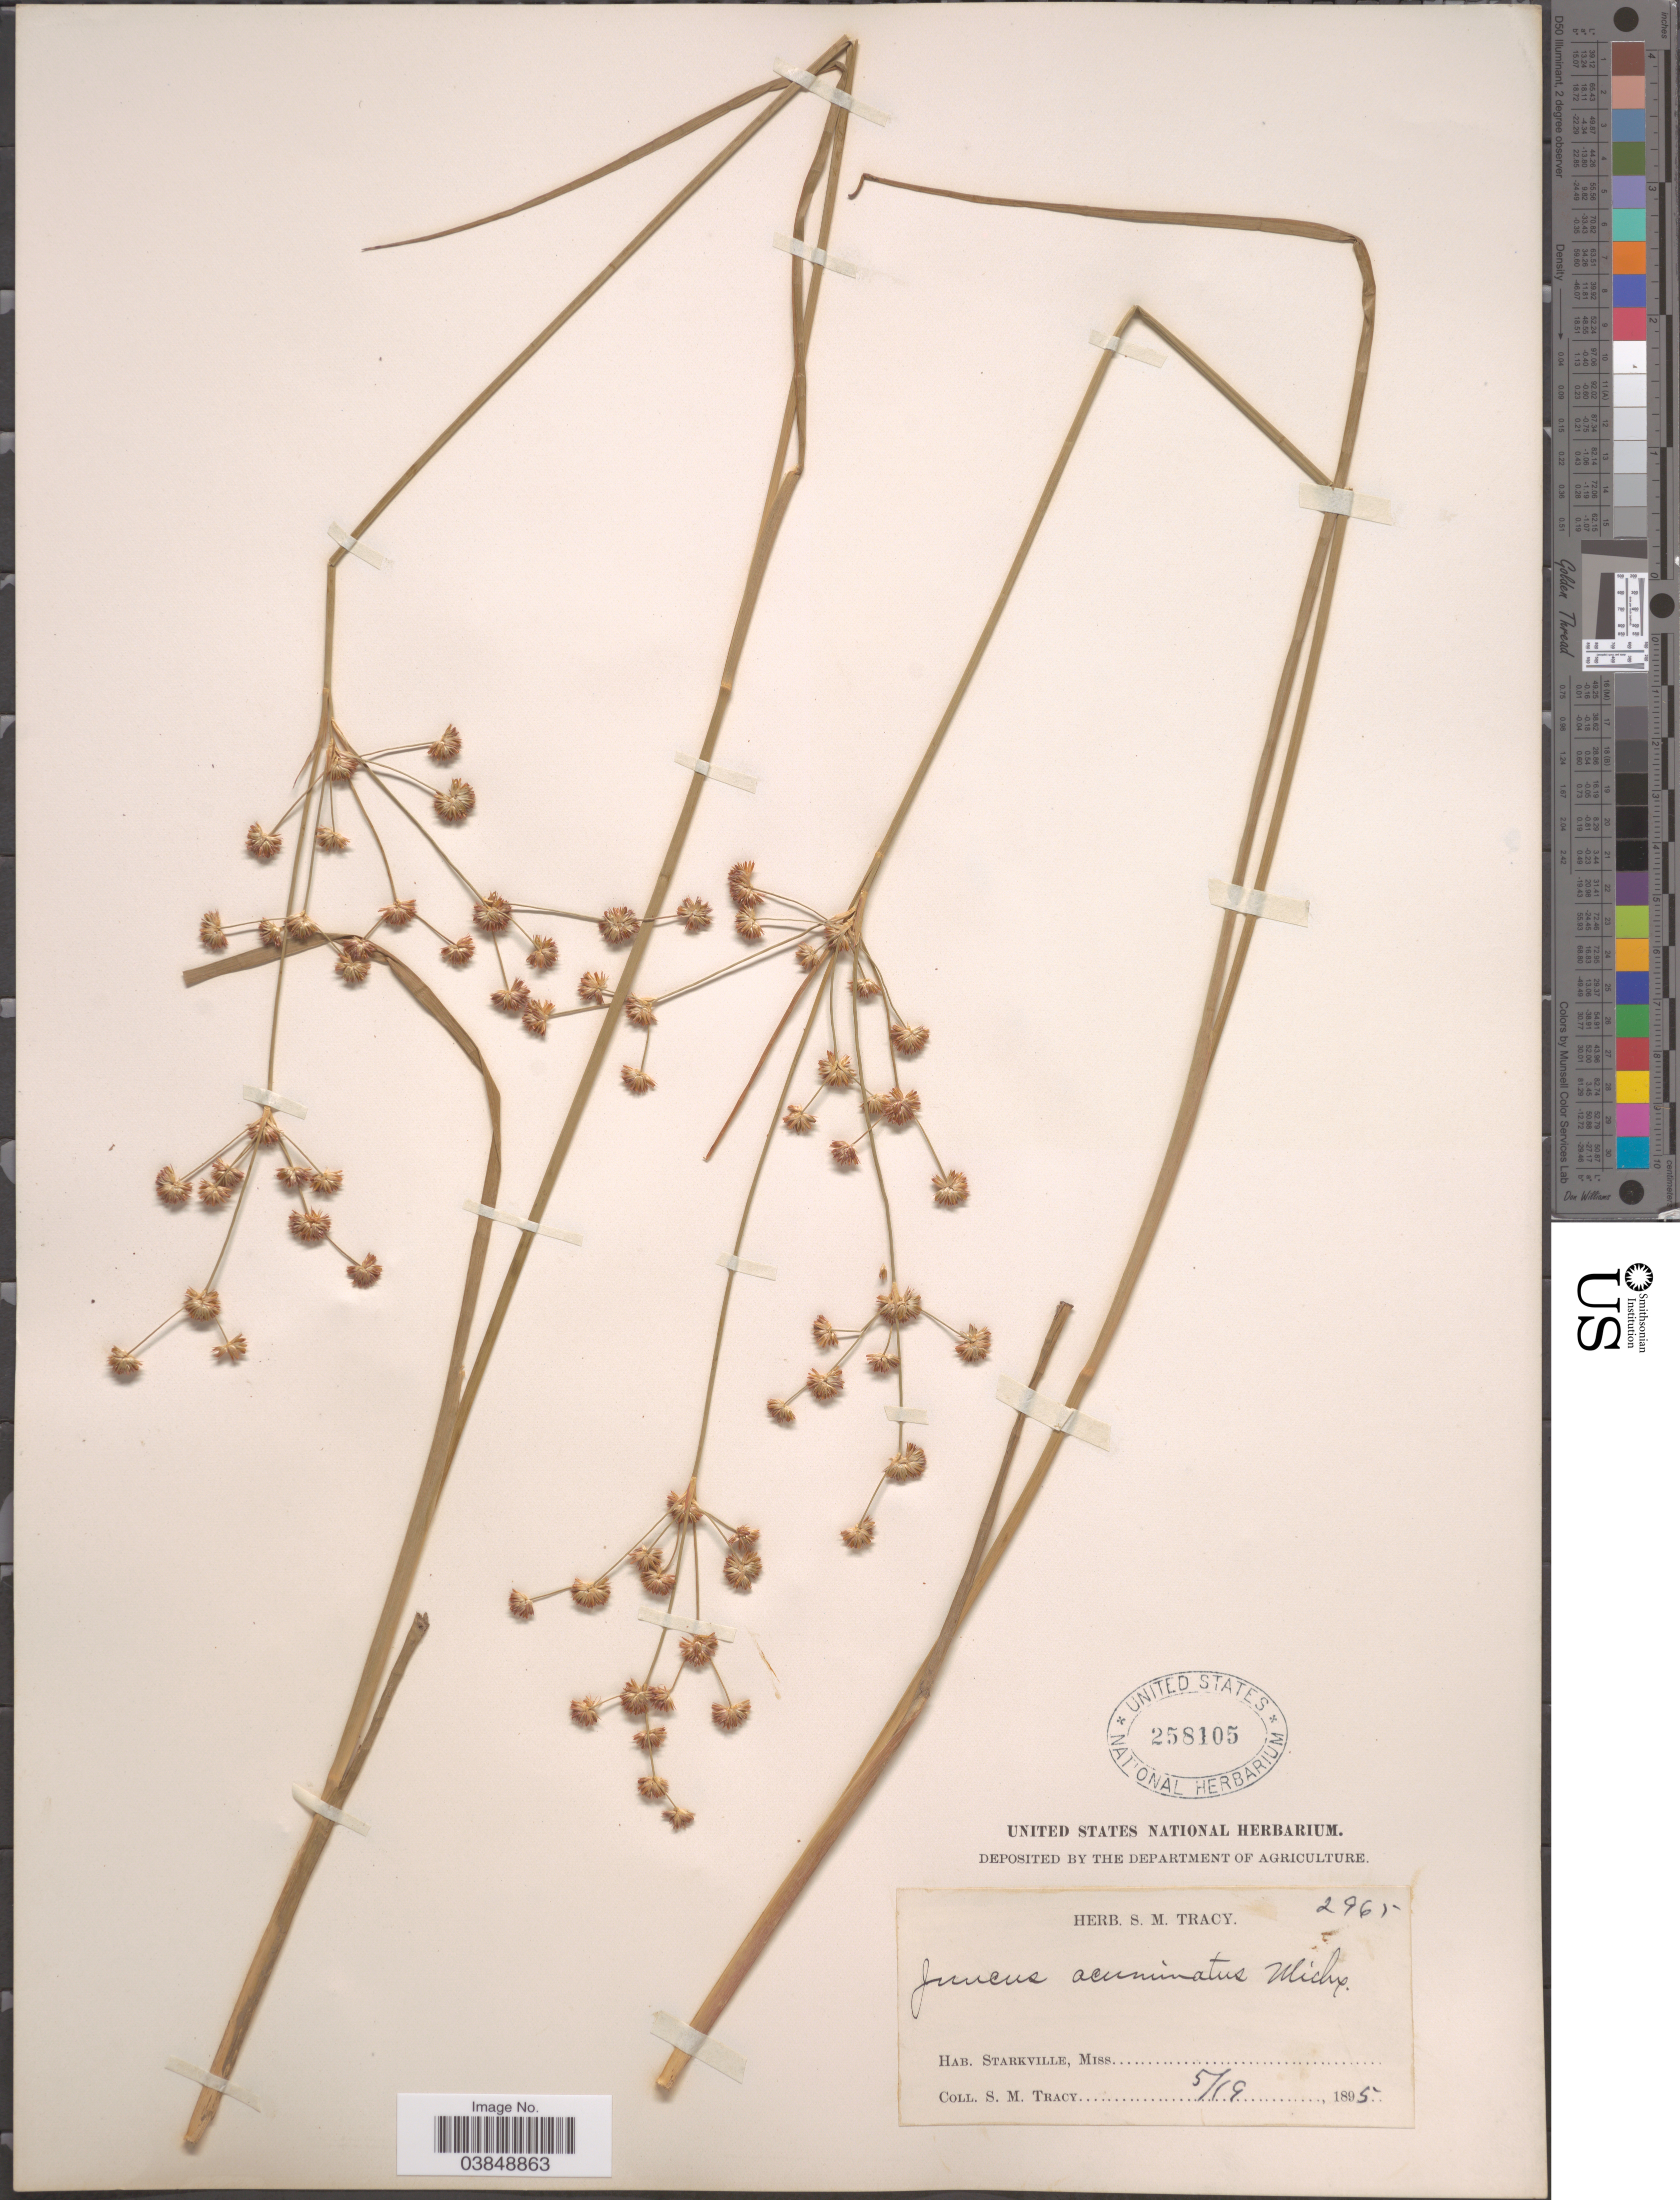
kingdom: Plantae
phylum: Tracheophyta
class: Liliopsida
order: Poales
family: Juncaceae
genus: Juncus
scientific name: Juncus acuminatus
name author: Michx.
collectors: S. M. Tracy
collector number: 2965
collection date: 1895-05-19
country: United States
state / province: Mississippi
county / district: Oktibbeha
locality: Starkville.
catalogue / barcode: US 258105